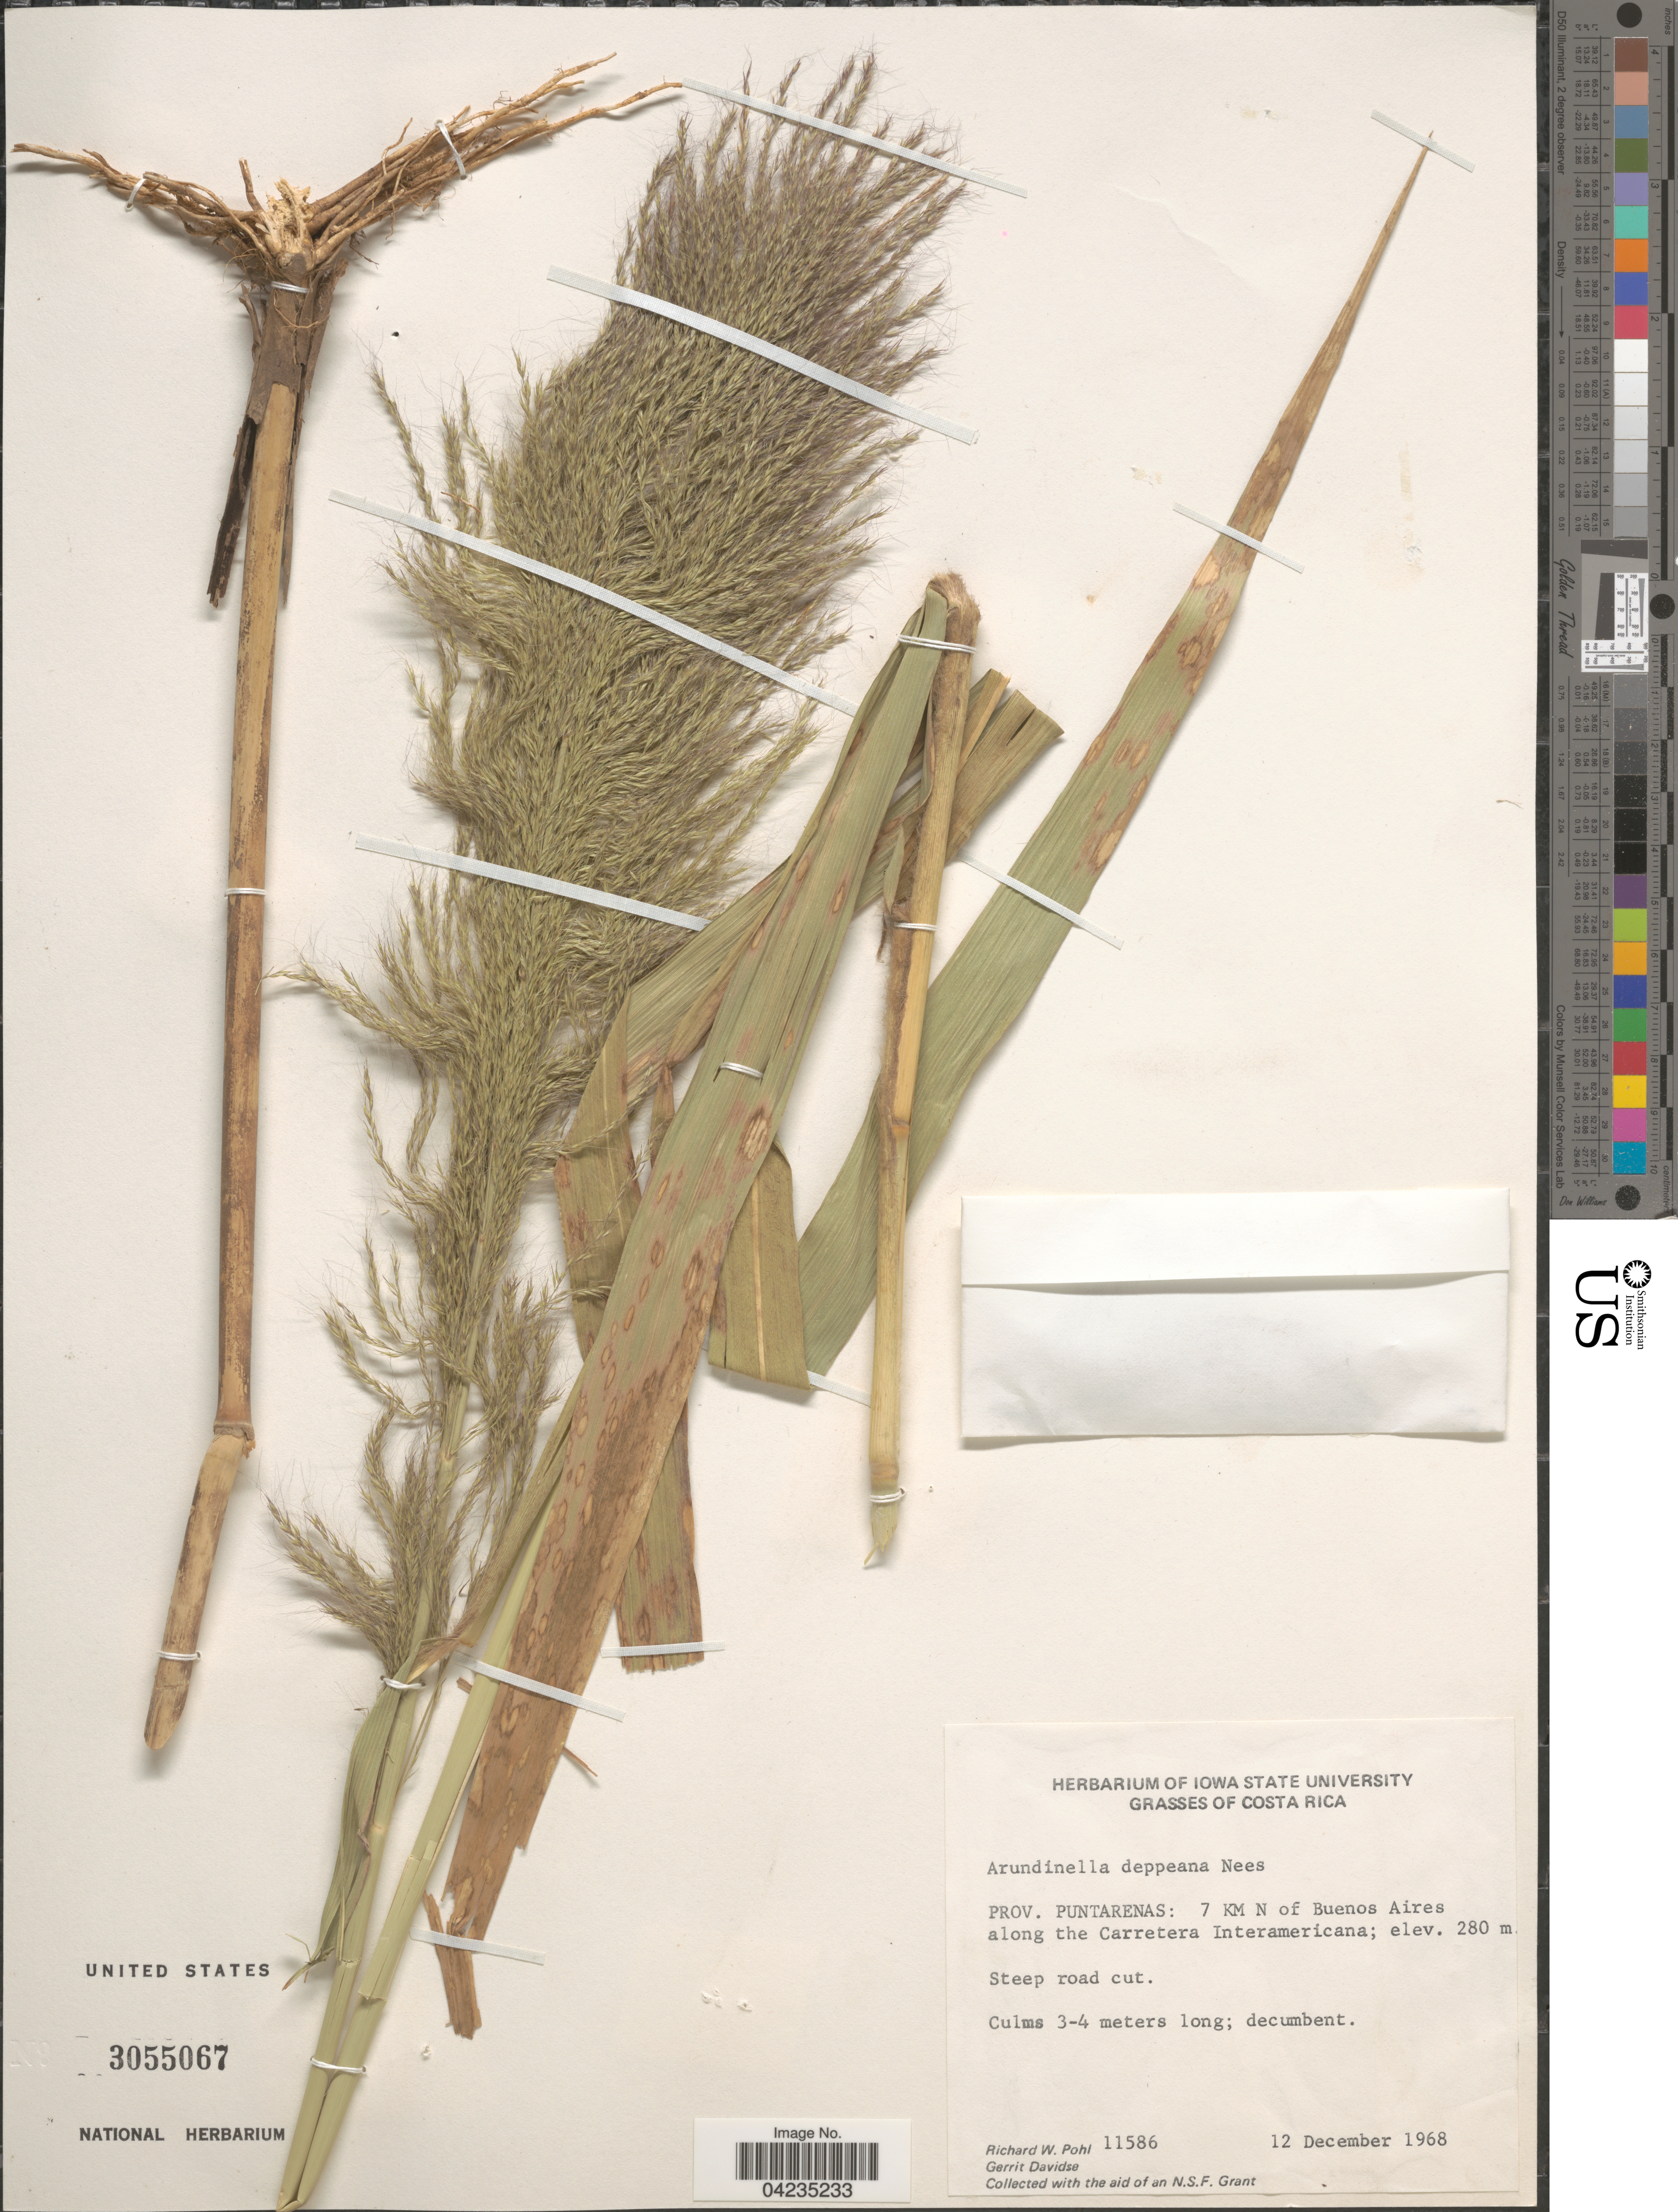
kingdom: Plantae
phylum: Tracheophyta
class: Liliopsida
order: Poales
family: Poaceae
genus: Arundinella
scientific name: Arundinella deppeana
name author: Nees ex Steud.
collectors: R. W. Pohl & G. Davidse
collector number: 11586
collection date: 1968-12-12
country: Costa Rica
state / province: Puntarenas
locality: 7 KM N of Buenos Aires along the Carretera Interamericana.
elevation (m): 280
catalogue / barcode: US 3055067